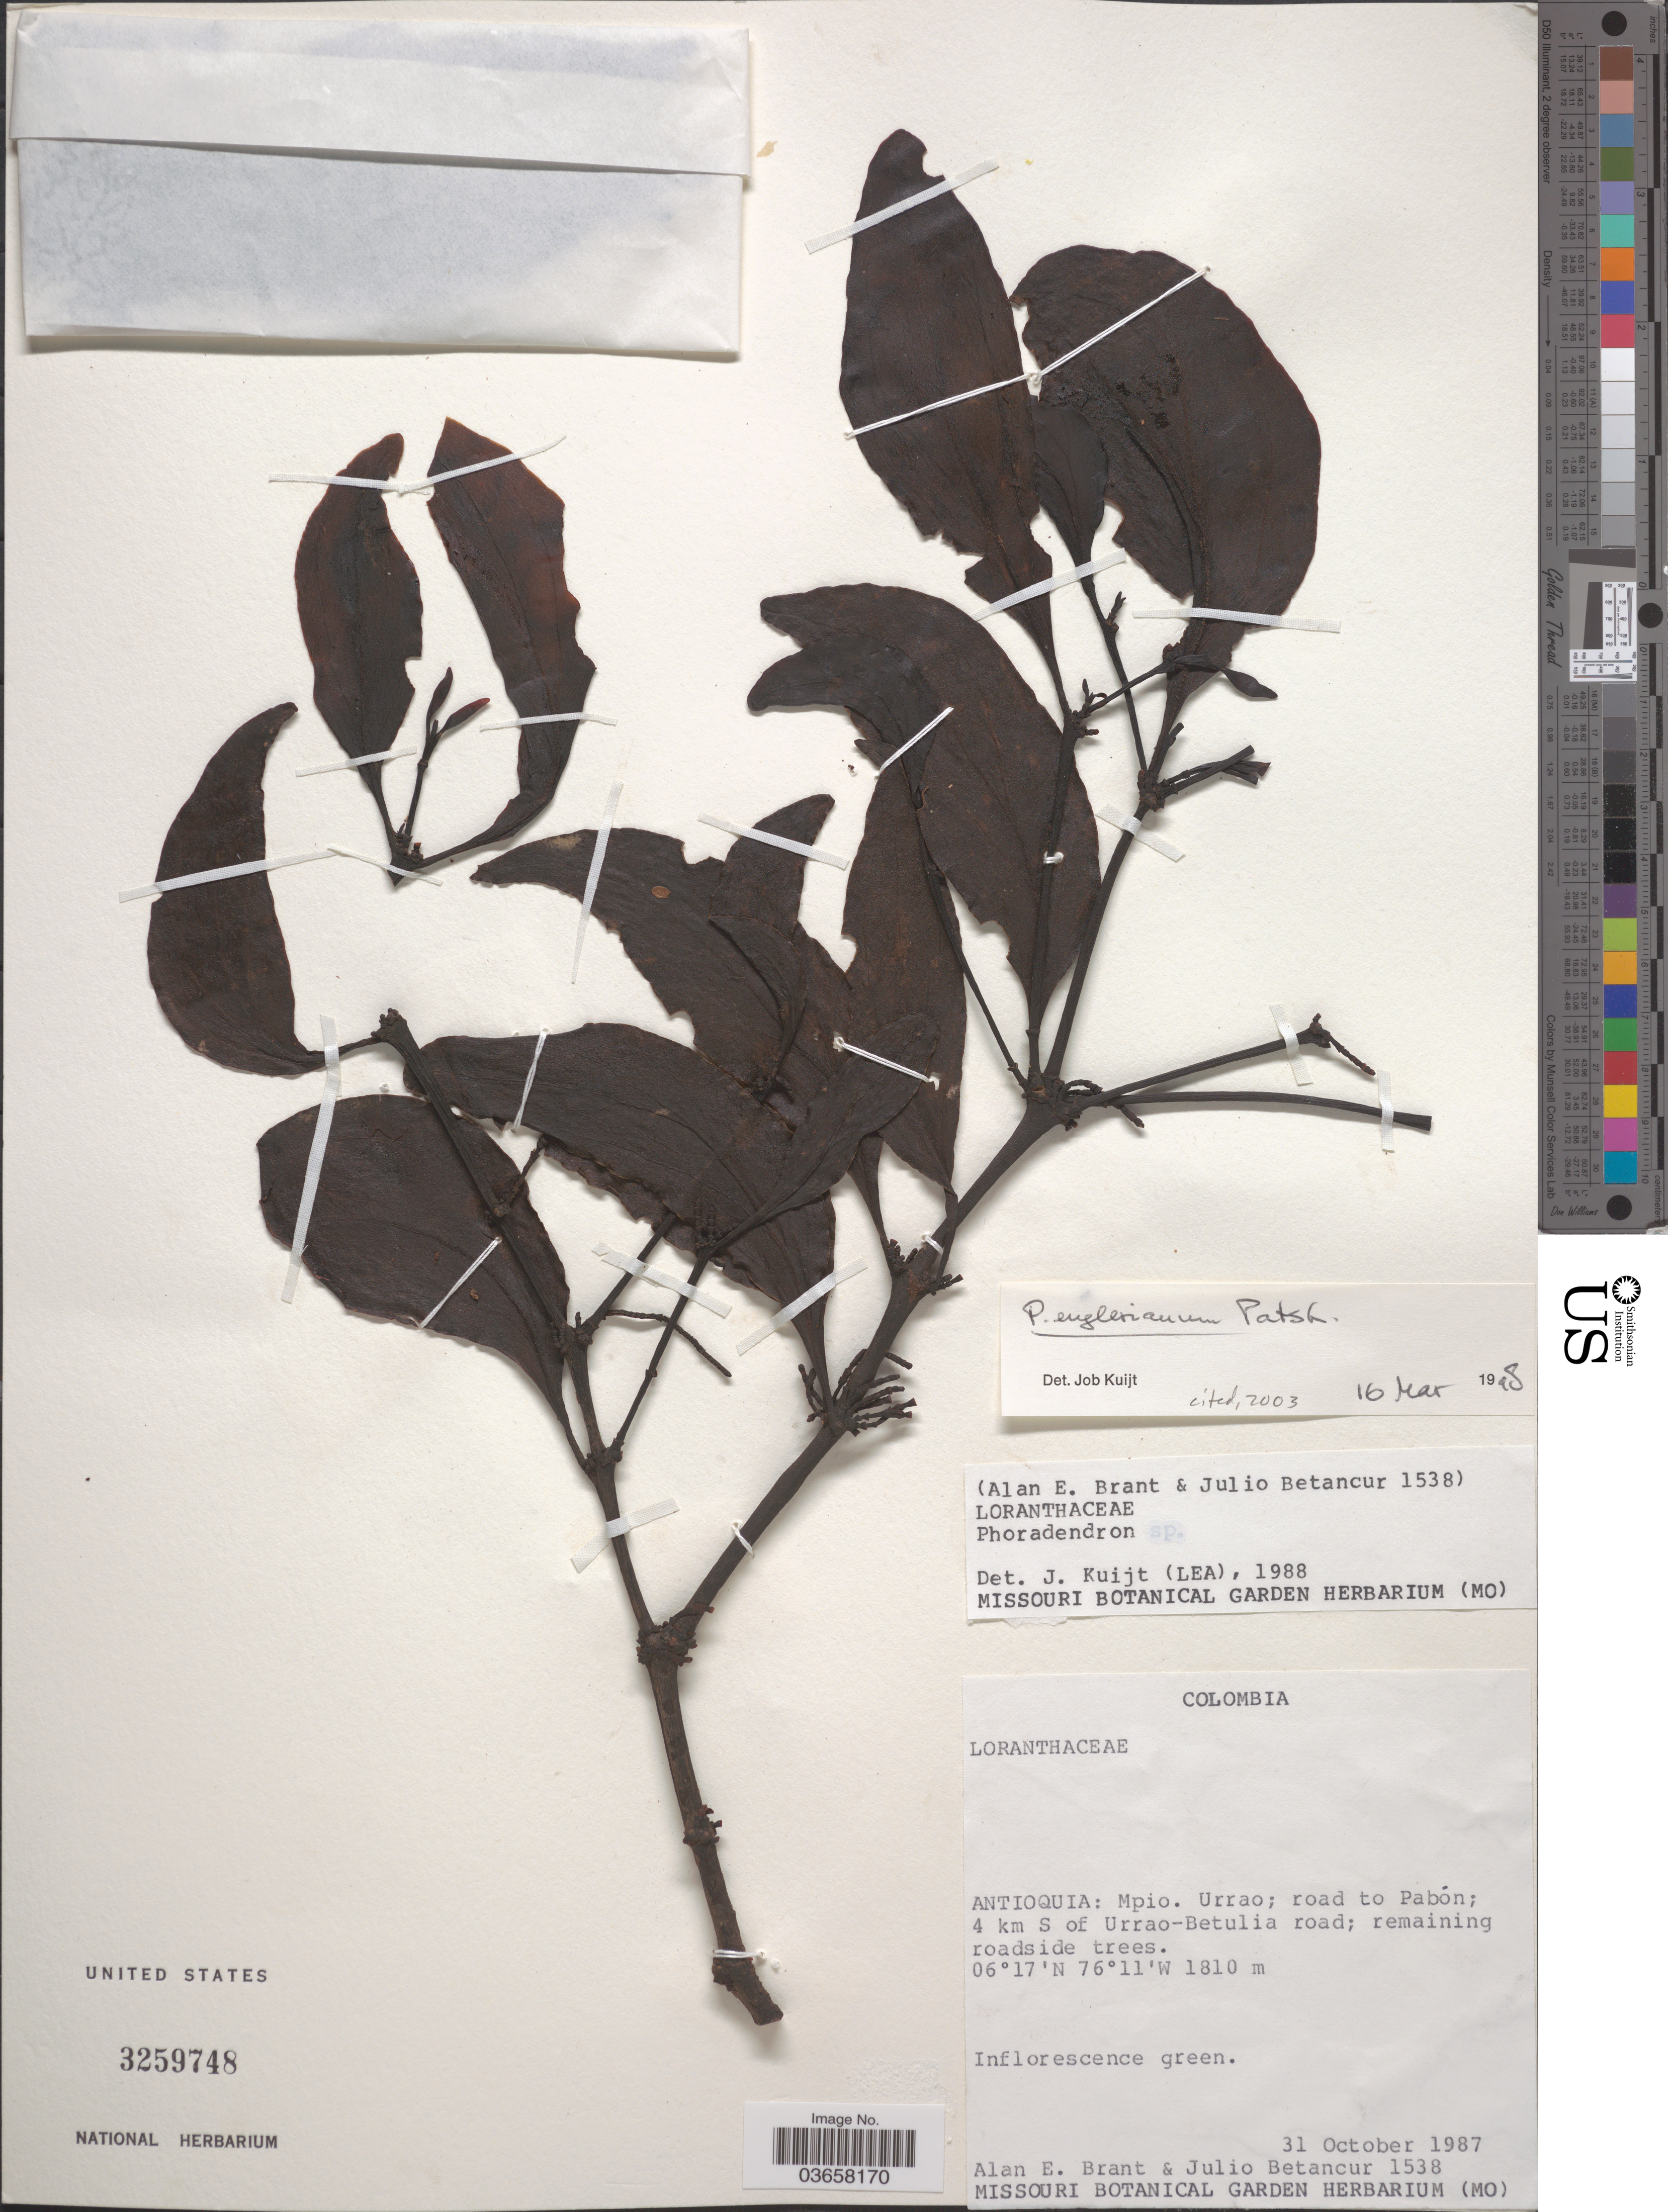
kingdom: Plantae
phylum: Tracheophyta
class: Magnoliopsida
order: Santalales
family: Viscaceae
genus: Phoradendron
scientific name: Phoradendron englerianum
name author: Pacz.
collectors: A. Brant & J. Betancur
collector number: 1538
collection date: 1987-10-31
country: Colombia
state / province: Antioquia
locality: Mpio. Urrao; road to Pabón; 4 km S of Urrao-Betulia road.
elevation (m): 1810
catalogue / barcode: US 3259748